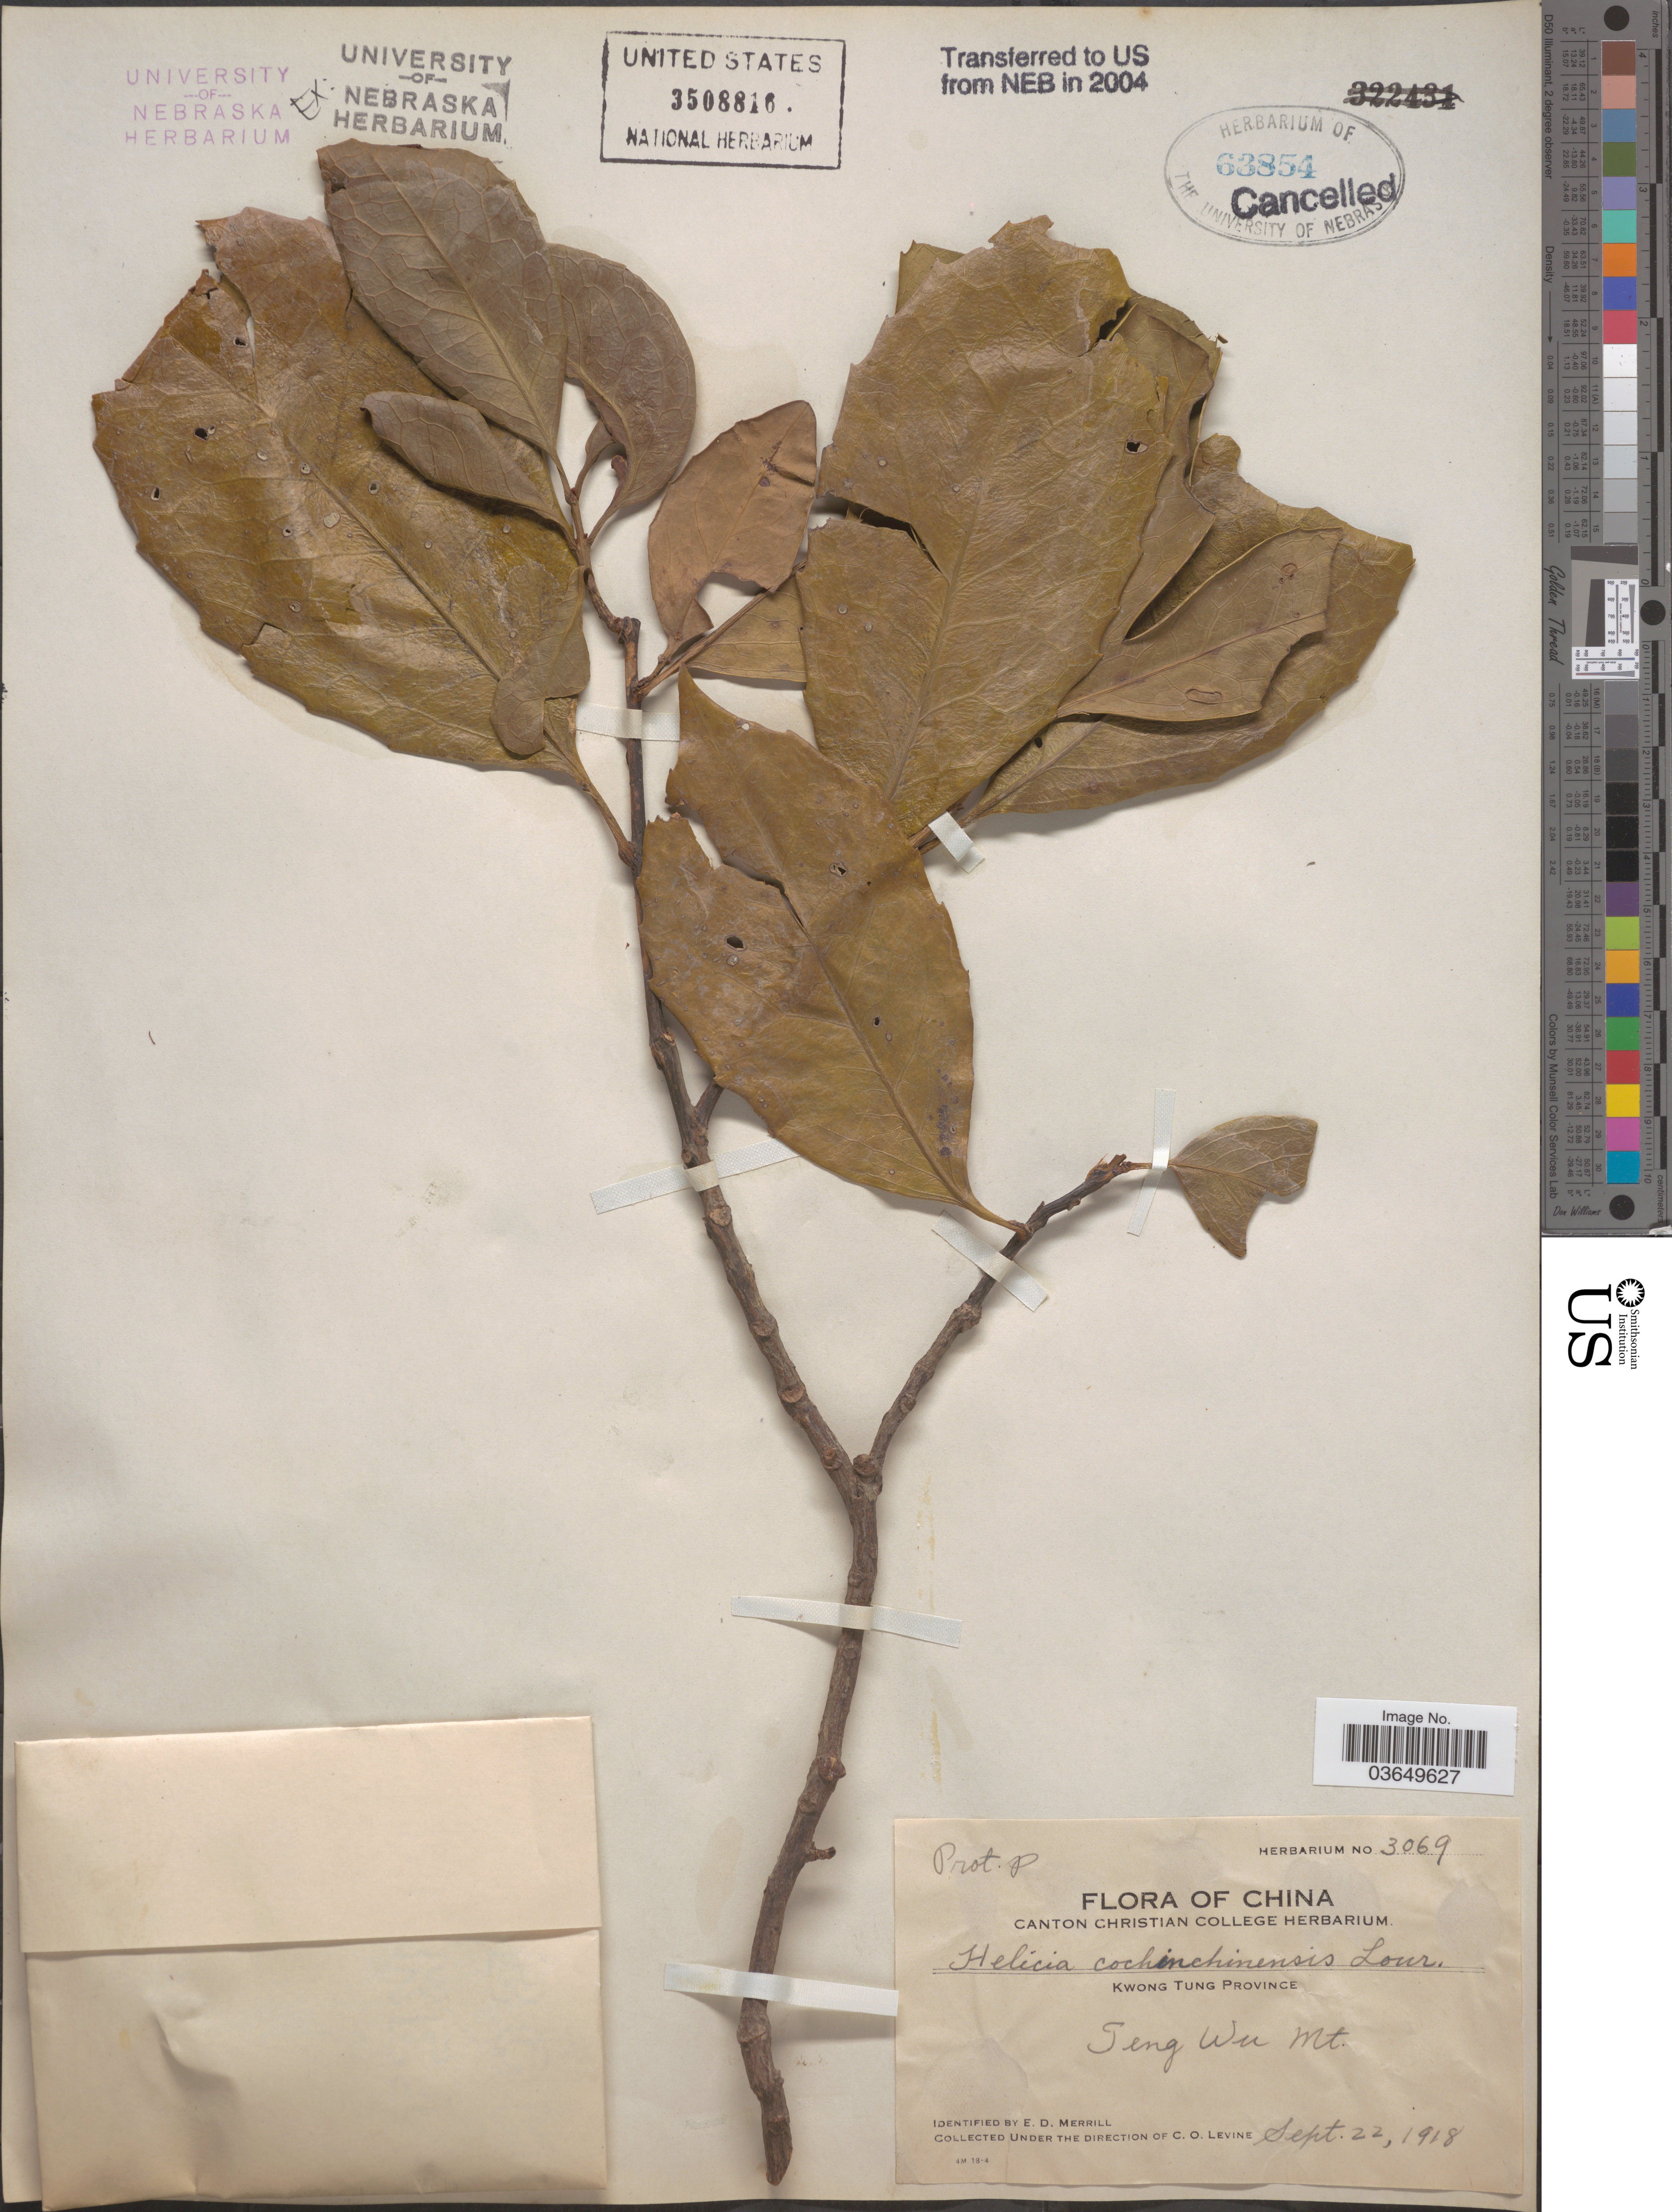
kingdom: Plantae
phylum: Tracheophyta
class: Magnoliopsida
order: Proteales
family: Proteaceae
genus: Helicia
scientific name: Helicia cochinchinensis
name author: Lour.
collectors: C. O. Levine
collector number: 3069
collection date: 1918-09-22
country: China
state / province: Guangdong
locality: Kwong Tung Province. Teng Wu Mt.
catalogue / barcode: US 3508816